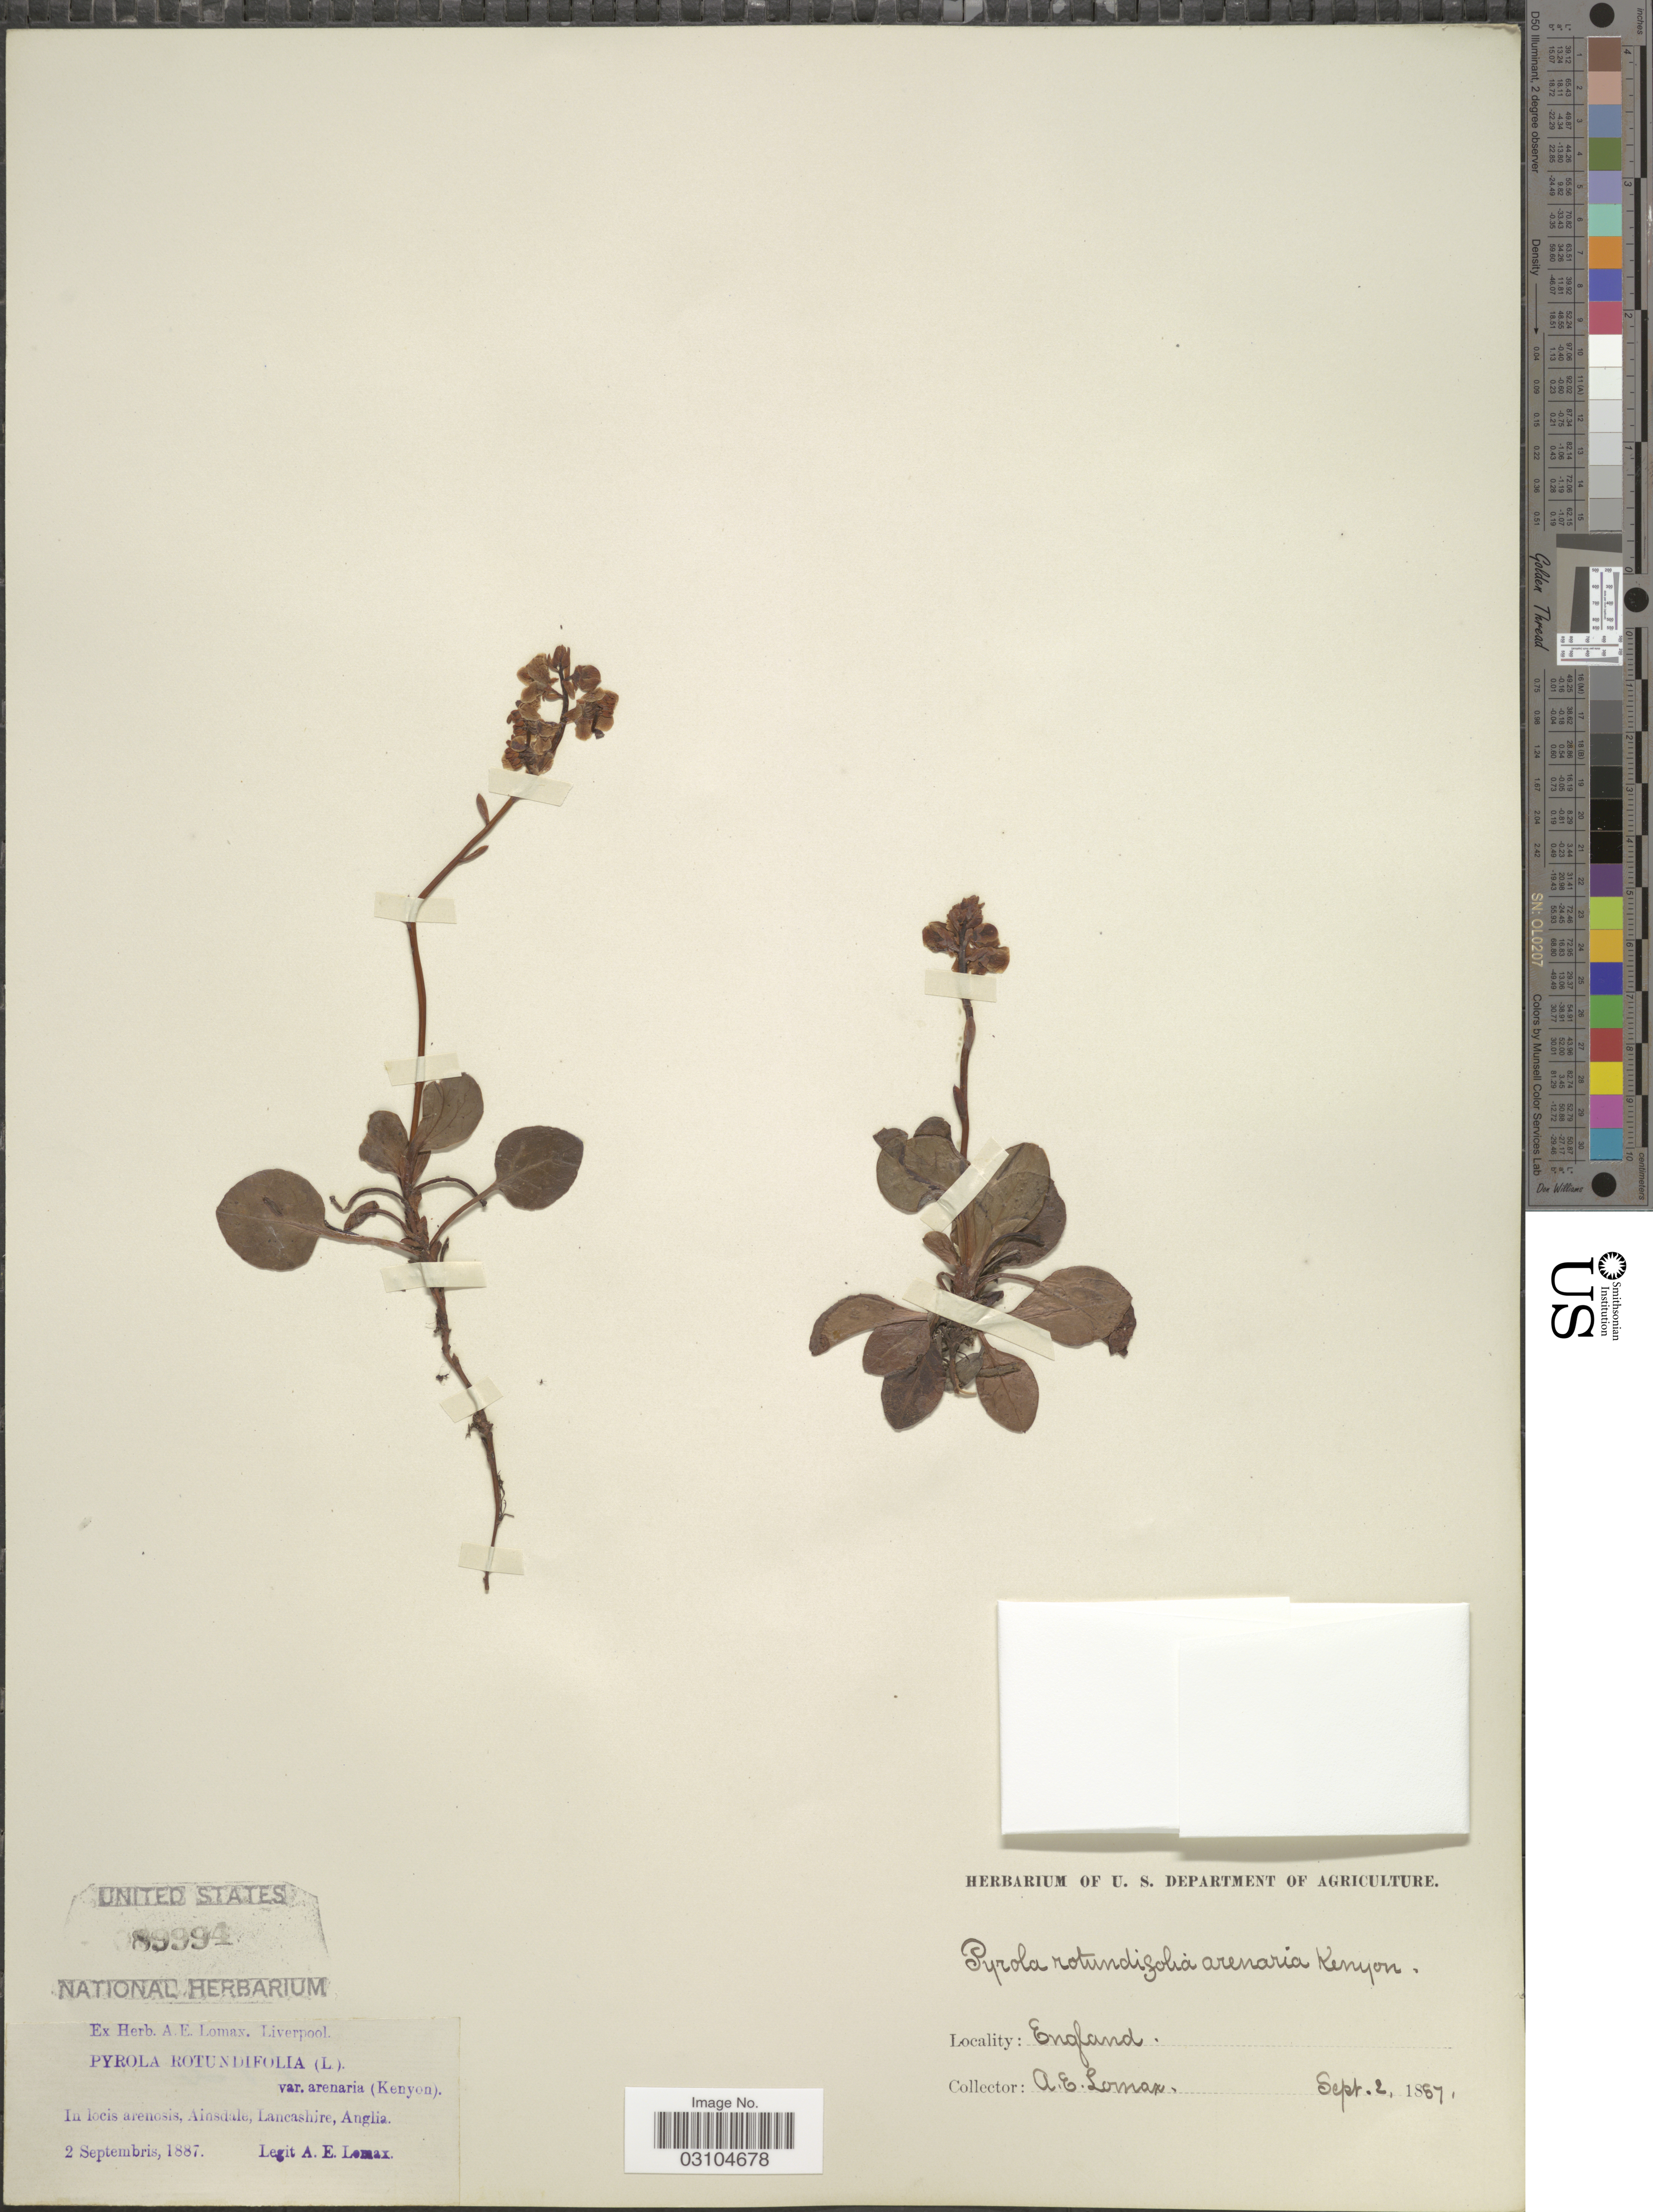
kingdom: Plantae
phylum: Tracheophyta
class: Magnoliopsida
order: Ericales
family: Ericaceae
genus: Pyrola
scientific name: Pyrola rotundifolia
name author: L.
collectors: A. Lomax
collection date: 1887-09-02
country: United Kingdom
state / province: England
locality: In locis arenosis, Ainsdale, Lancashire, Anglia.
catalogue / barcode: US 8994